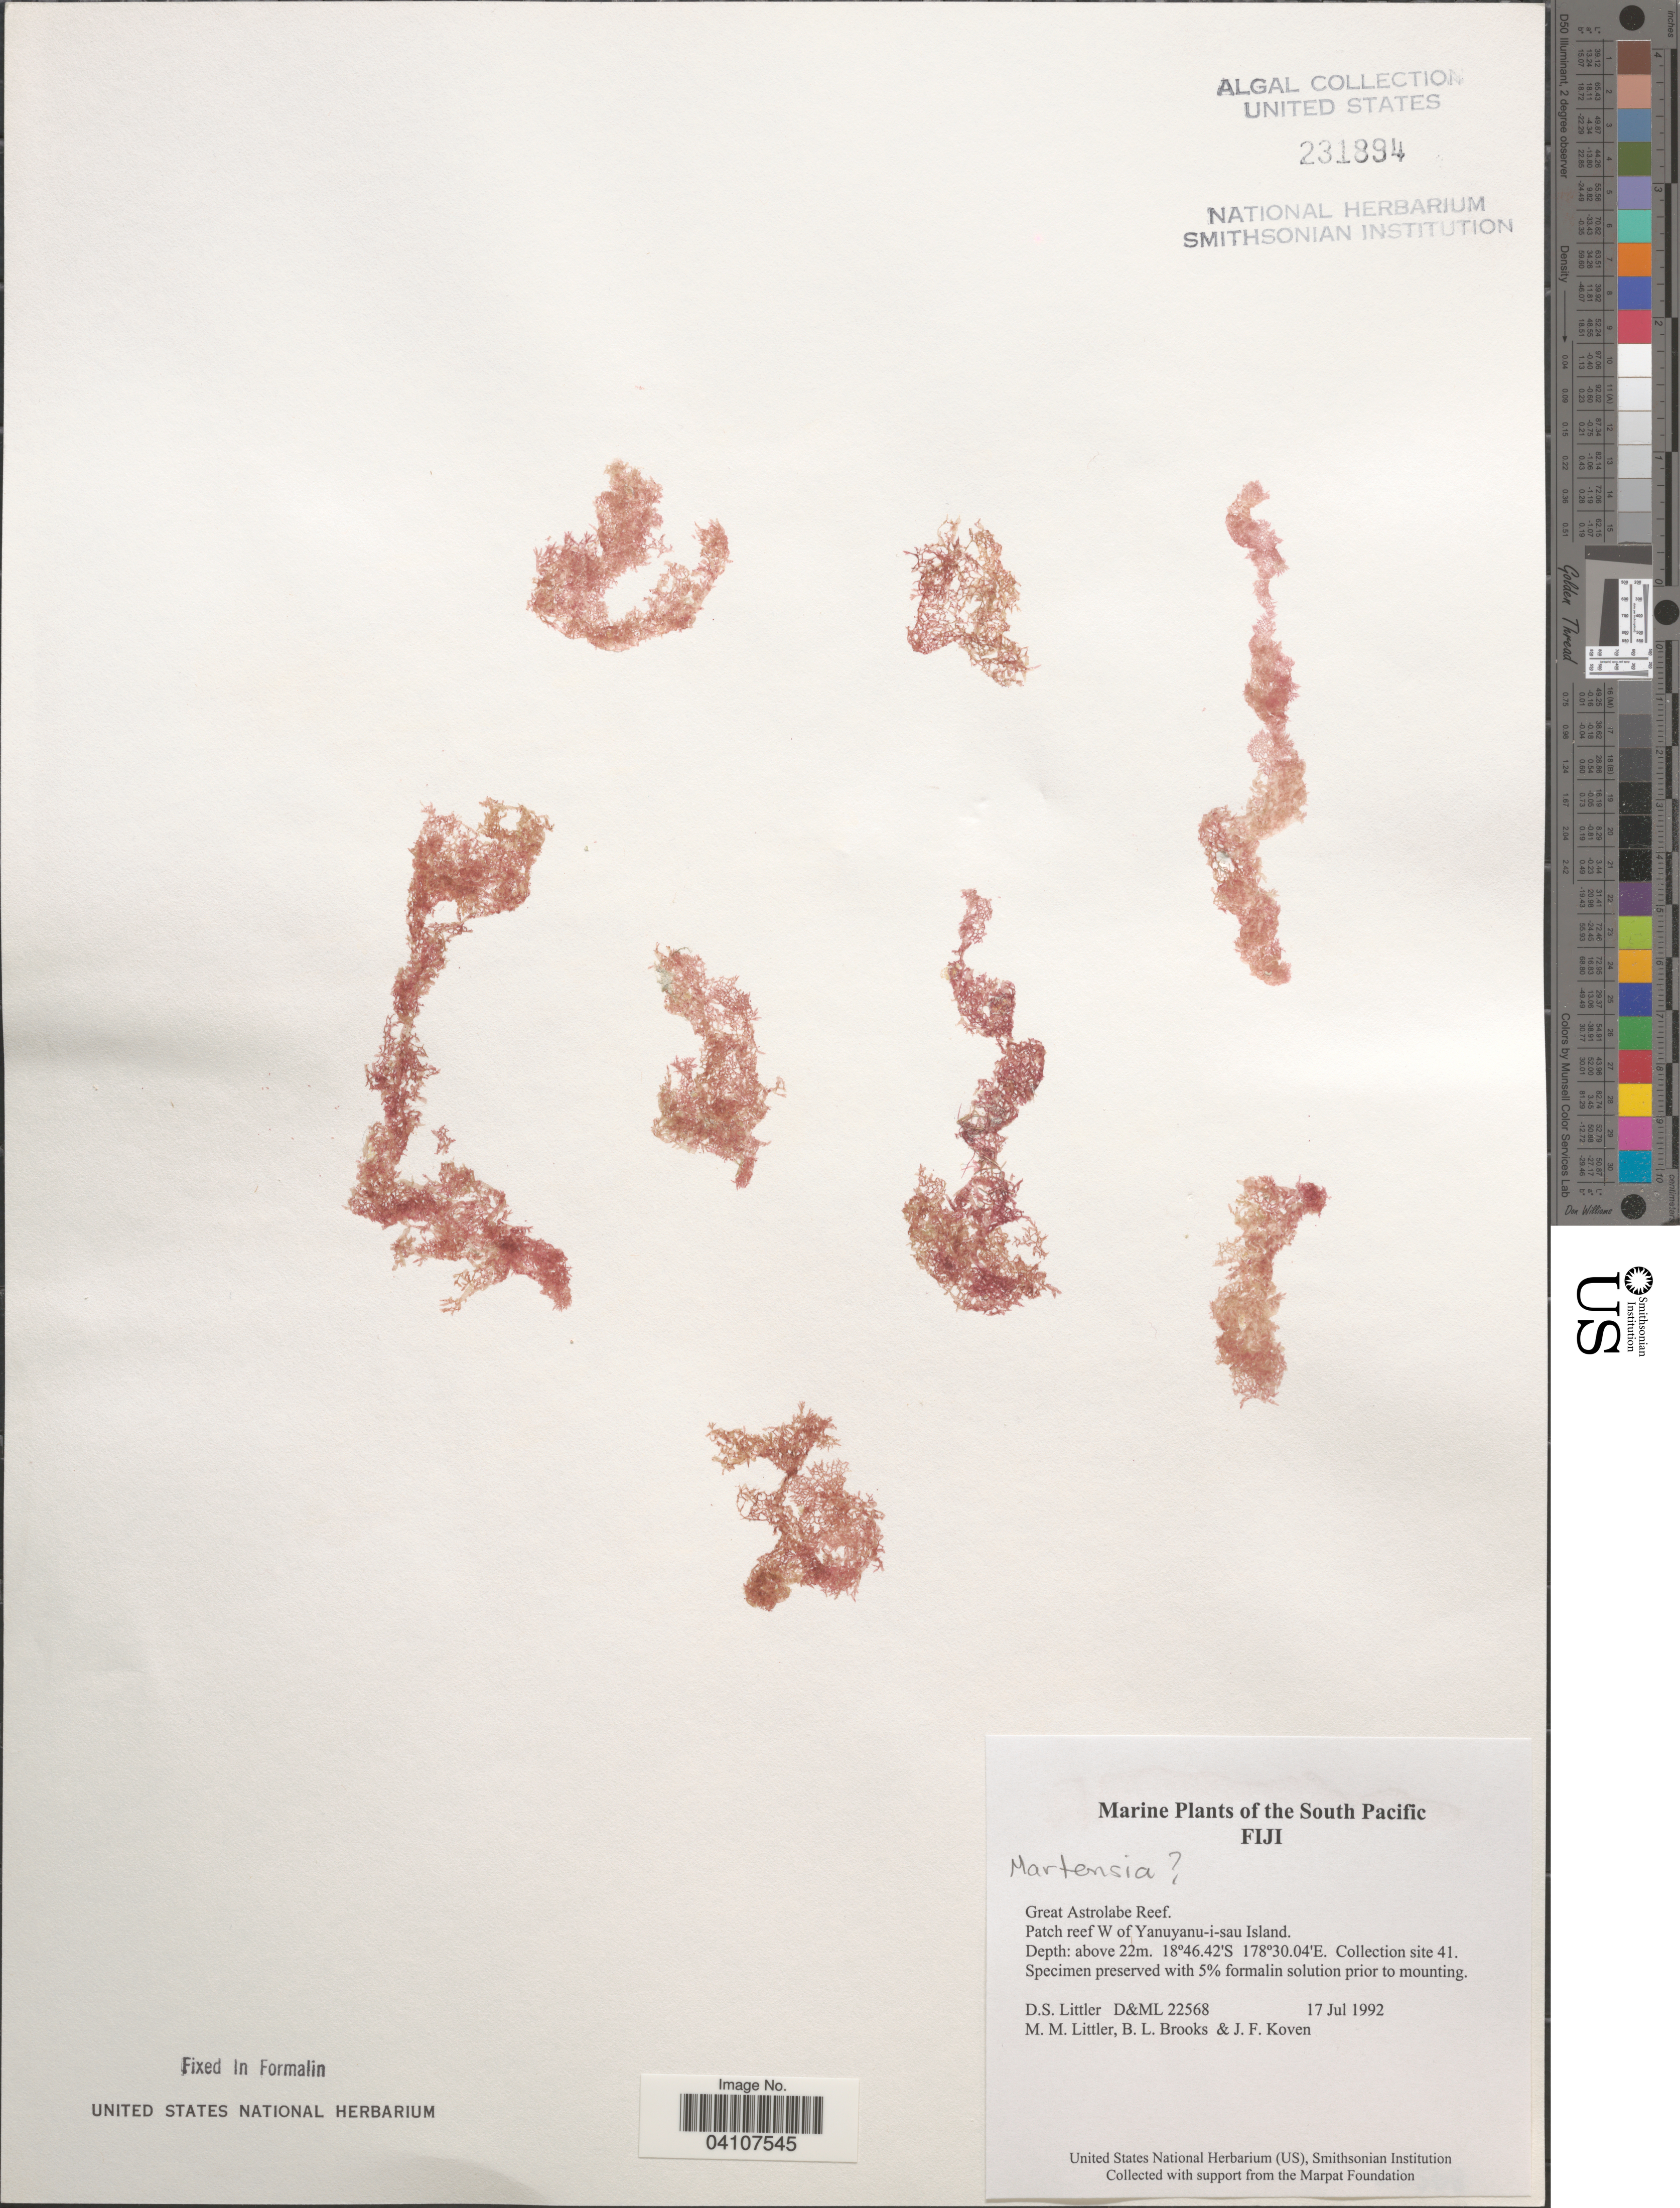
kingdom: Plantae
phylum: Rhodophyta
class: Florideophyceae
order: Ceramiales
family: Delesseriaceae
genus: Martensia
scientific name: Martensia sp.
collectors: D. S. Littler, B. Brooks & J. Koven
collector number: D&ML22568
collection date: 1992-07-17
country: Fiji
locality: South Pacific. Great Astrolabe Reef. Patch reef W of Yanuyanu-i-sau Island. Collection site 41.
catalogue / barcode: US 231894